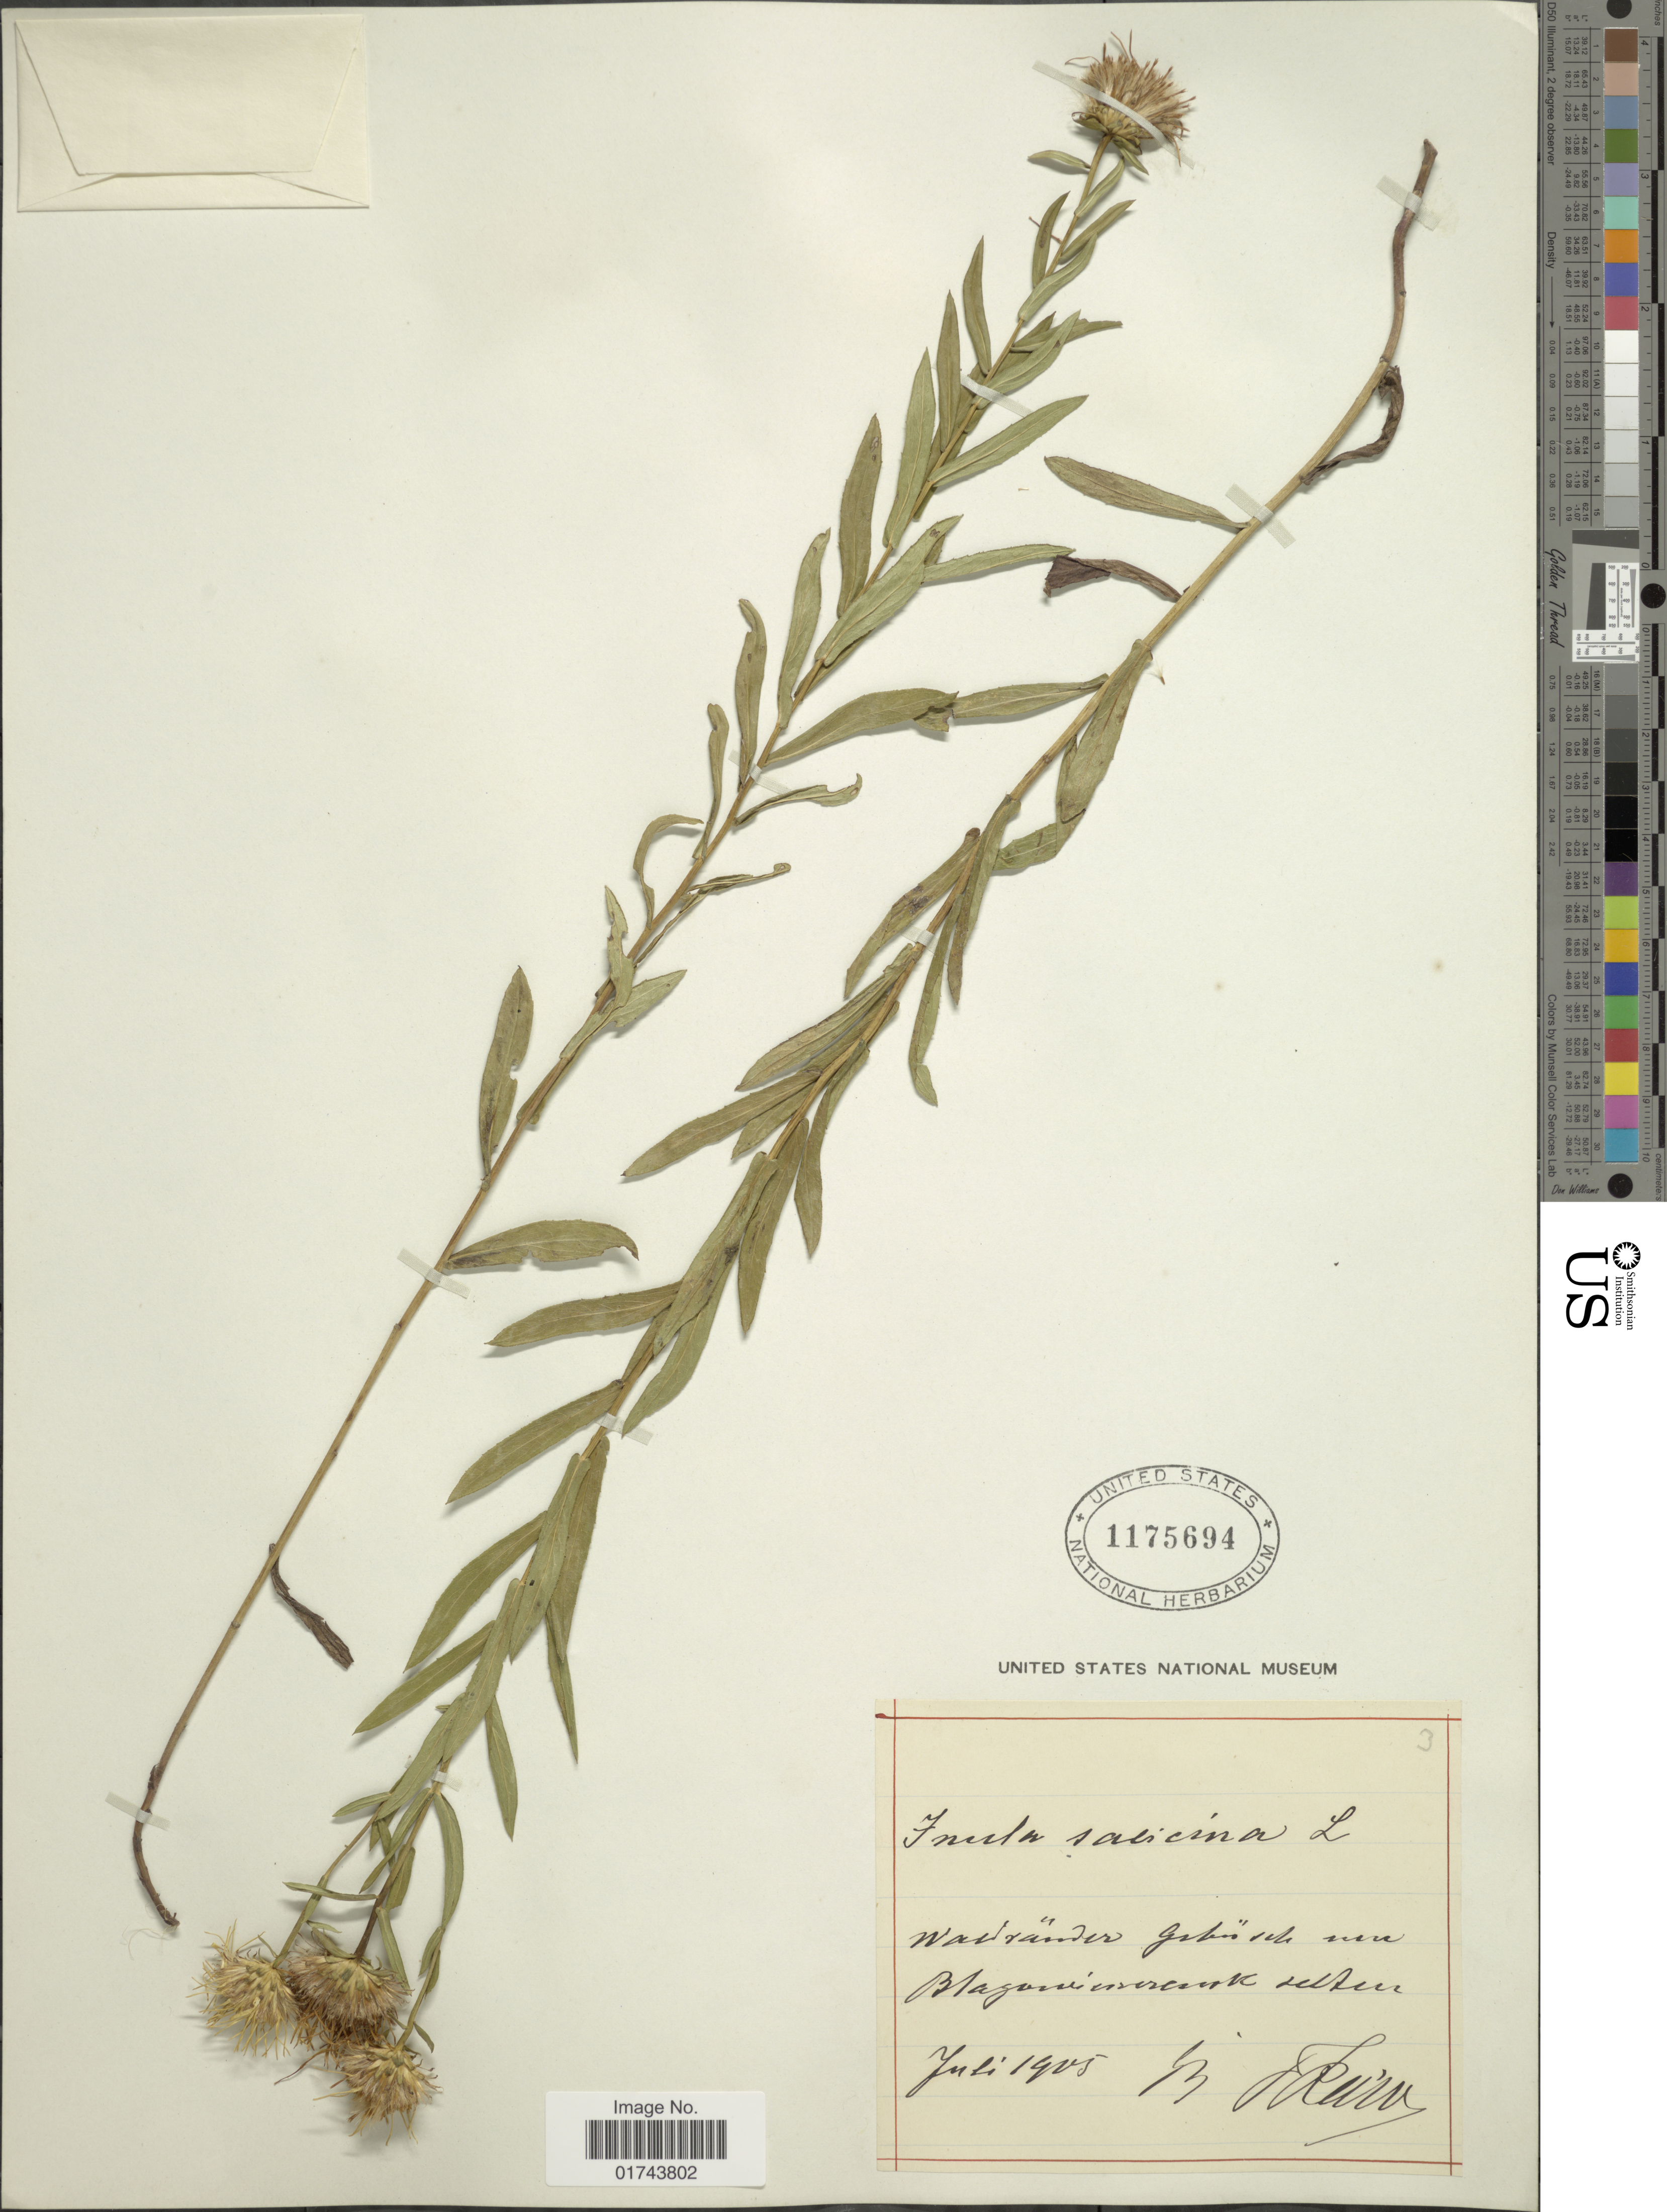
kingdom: Plantae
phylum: Tracheophyta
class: Magnoliopsida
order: Asterales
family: Asteraceae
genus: Inula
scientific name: Inula salicina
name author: L.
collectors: J. Kaw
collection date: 1905-07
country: Russian Federation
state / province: Amur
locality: Blagoveshchensk.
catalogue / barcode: US 1175694